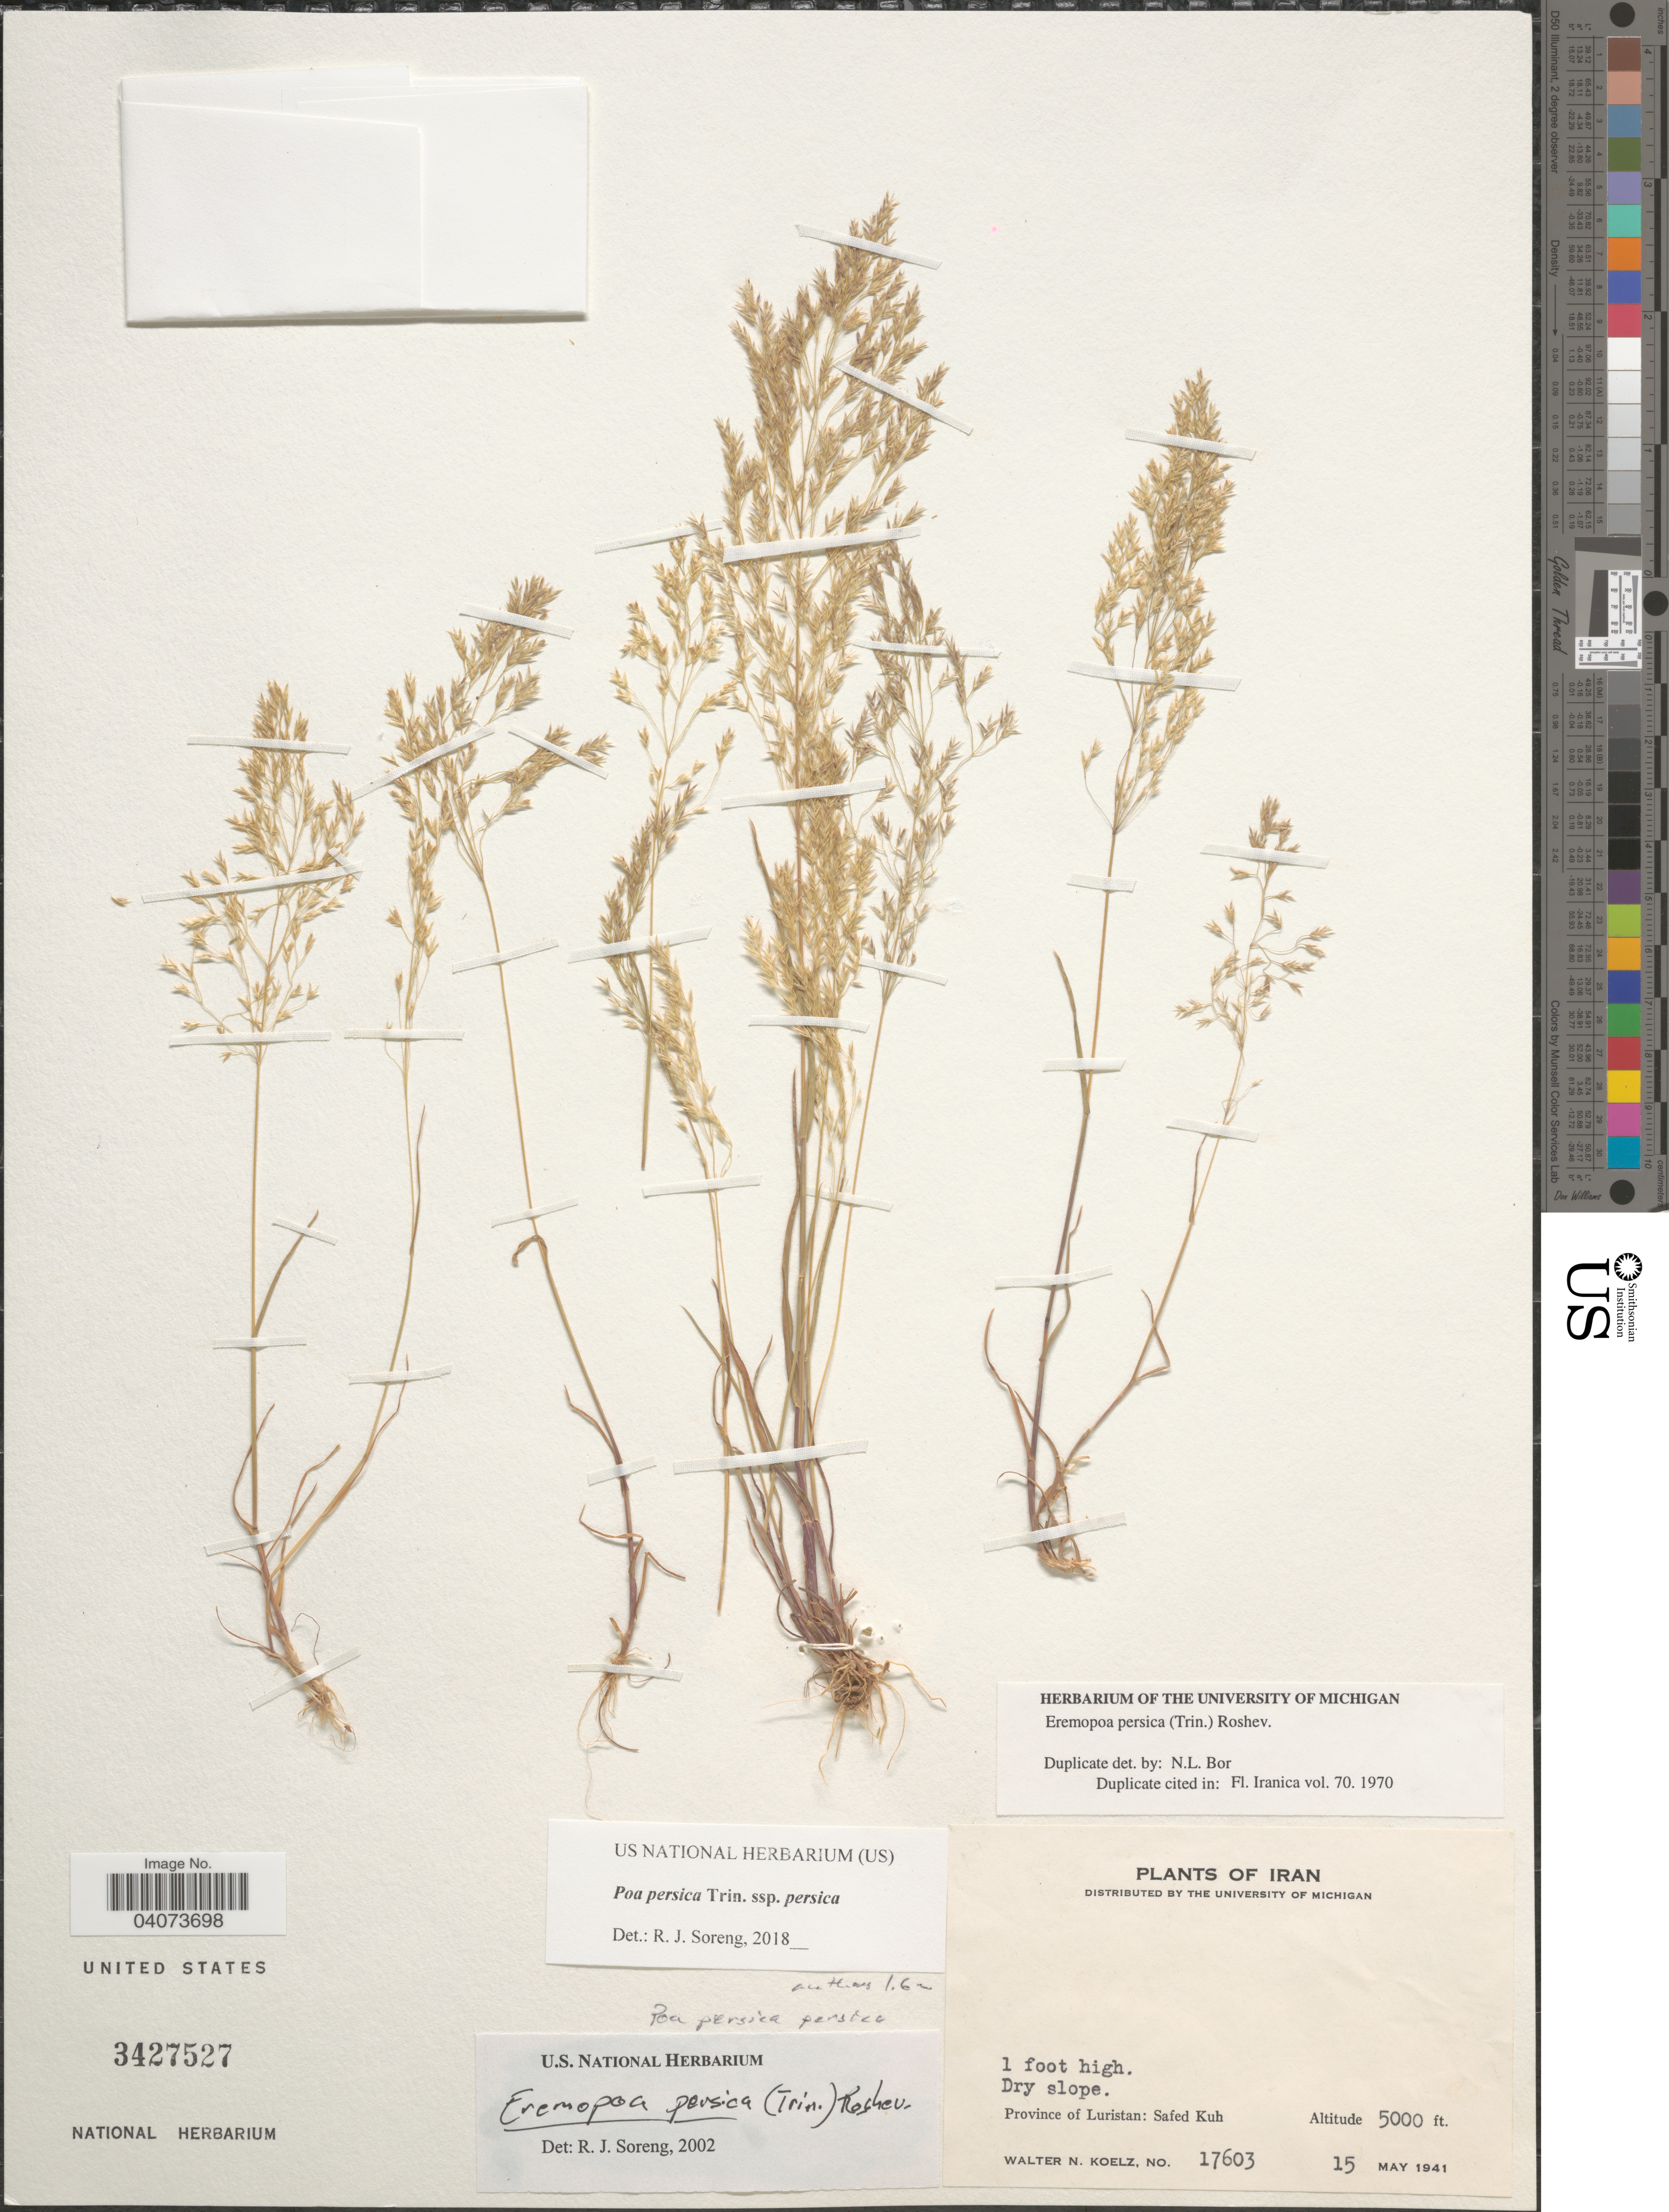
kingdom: Plantae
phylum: Tracheophyta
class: Liliopsida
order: Poales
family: Poaceae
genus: Poa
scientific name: Poa persica subsp. persica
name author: Trin.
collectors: W. N. Koelz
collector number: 17603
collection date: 1941-05-15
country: Iran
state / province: Lorestan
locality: Province of Luristan: Safed Kuh.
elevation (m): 1524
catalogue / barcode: US 3427527